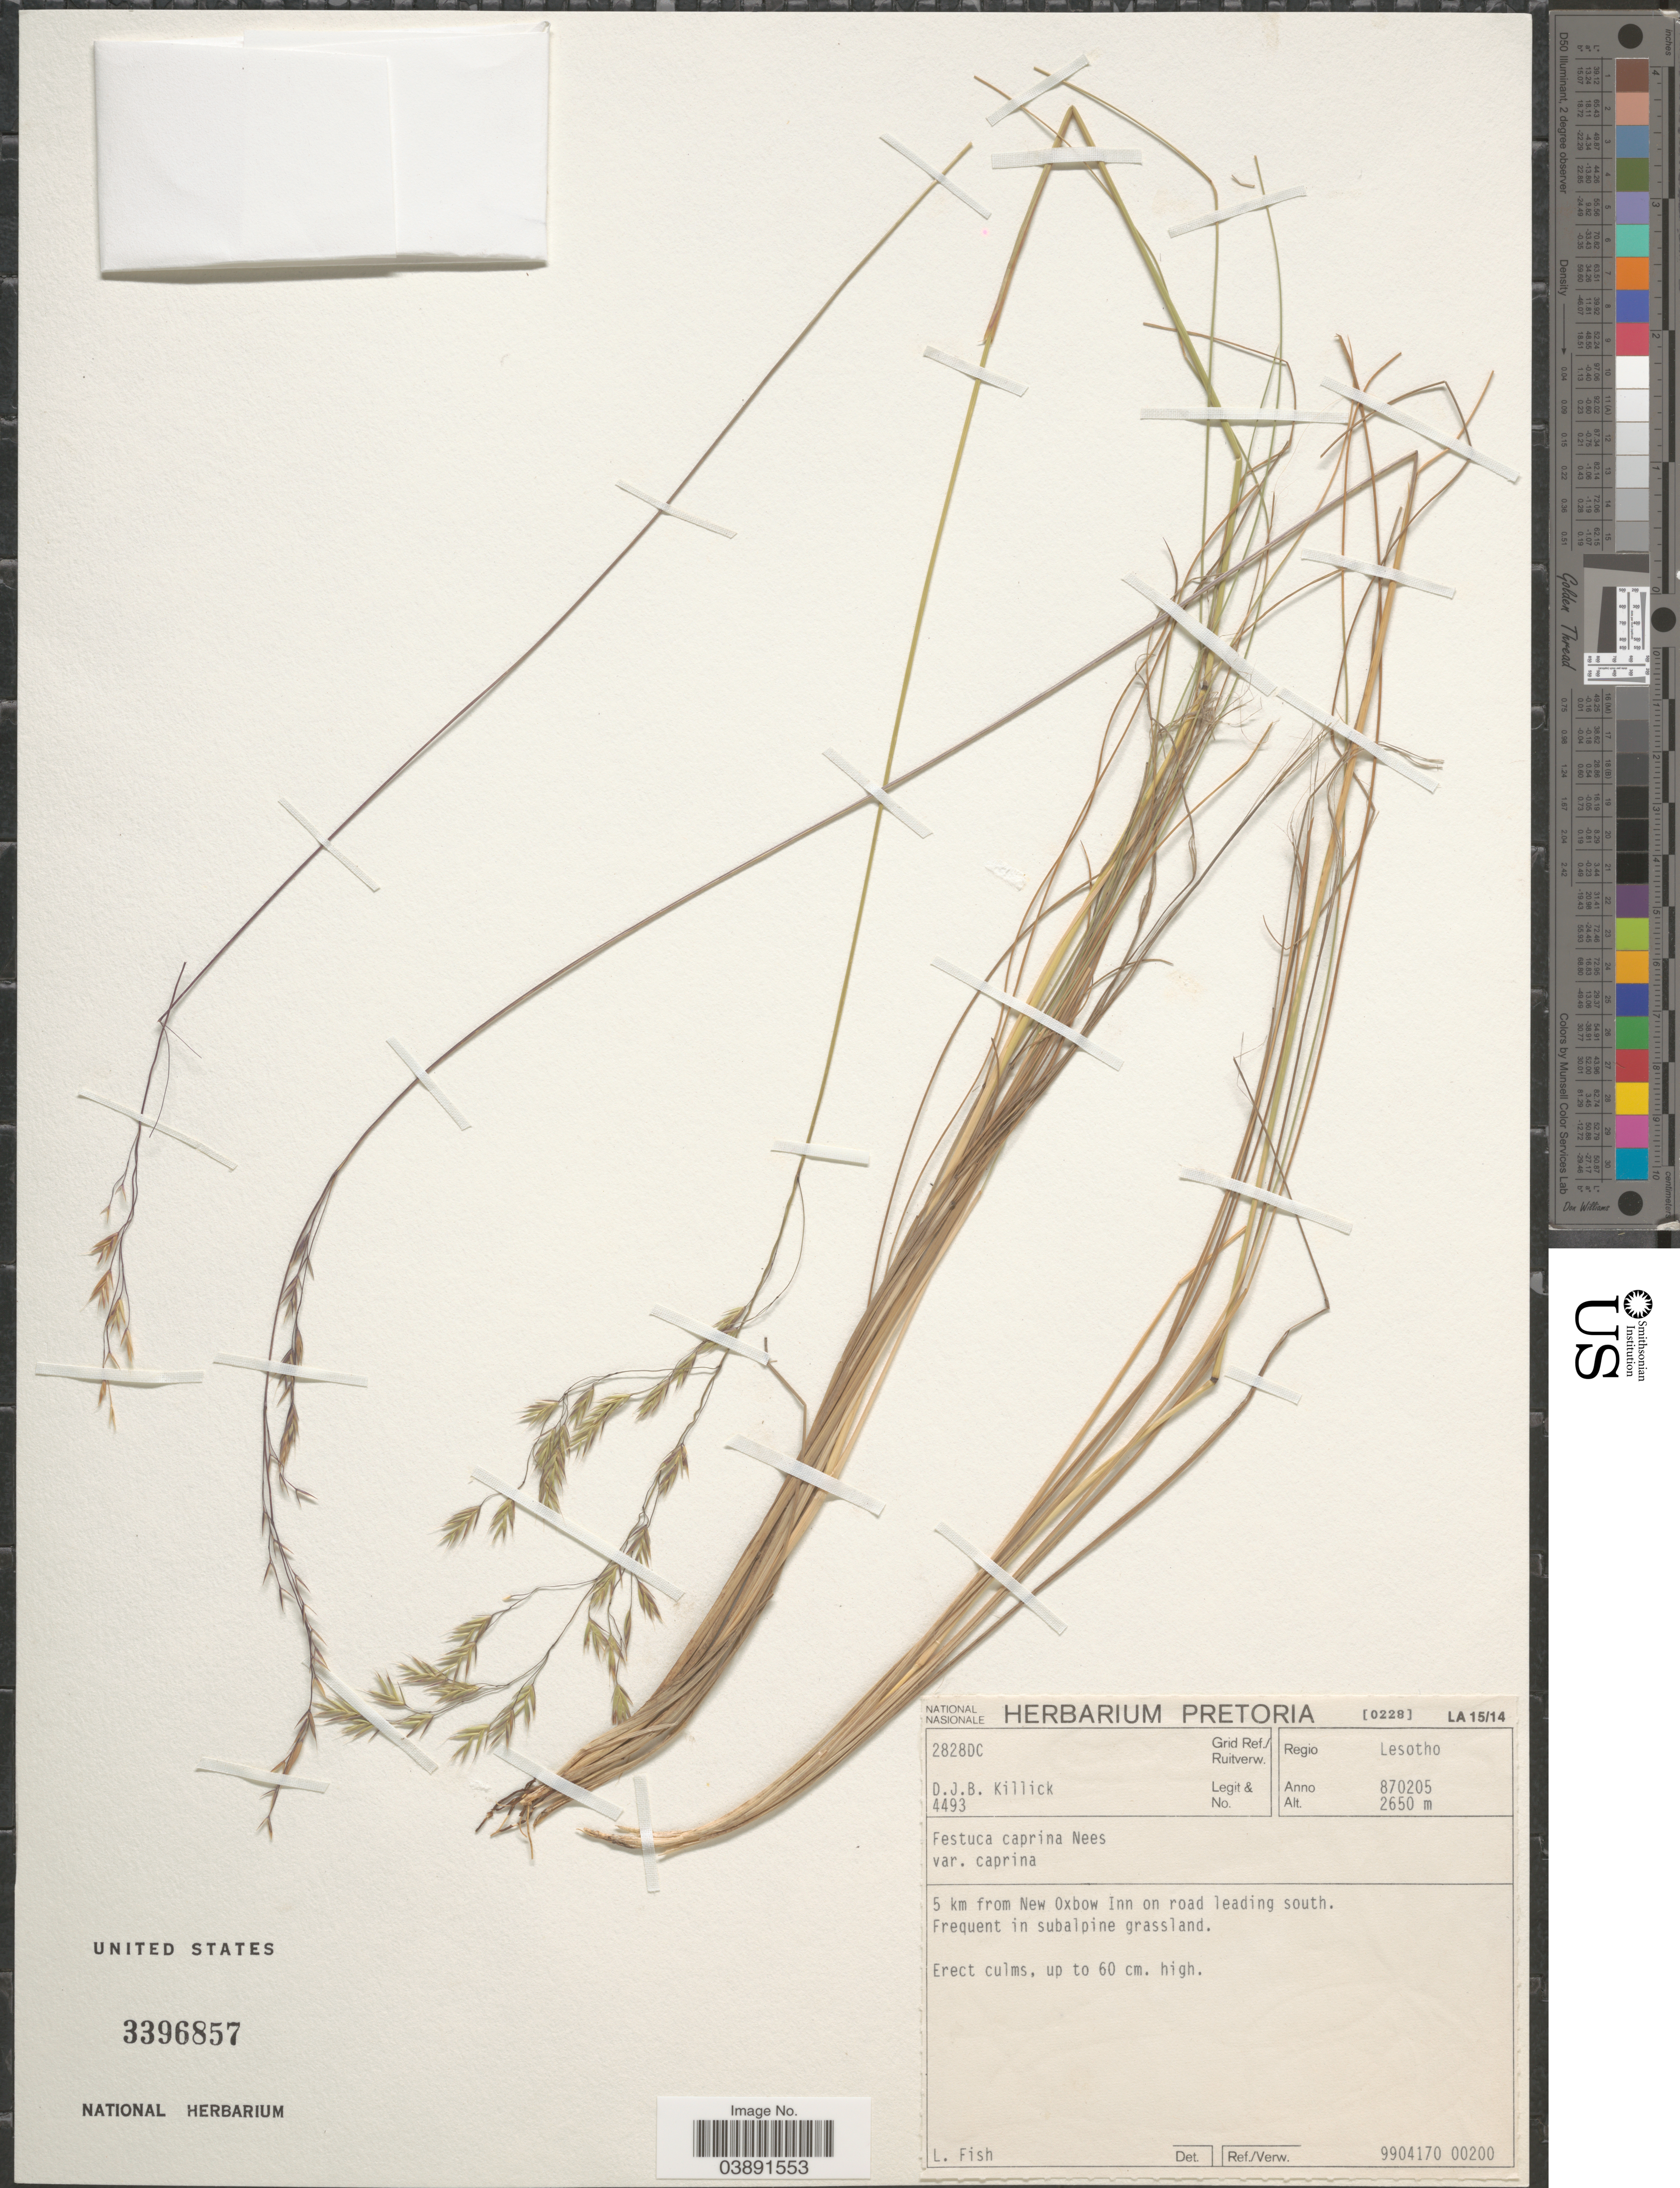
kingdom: Plantae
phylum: Tracheophyta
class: Liliopsida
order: Poales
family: Poaceae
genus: Festuca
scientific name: Festuca caprina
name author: Nees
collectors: D. Killick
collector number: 4493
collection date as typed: Transcribed d/m/y: 5/2/87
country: Lesotho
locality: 2828DC Grid Ref./Ruitverw. Regio Lesotho. 5 km from New Oxbow Inn on road leading south.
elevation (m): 2650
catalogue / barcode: US 3396857